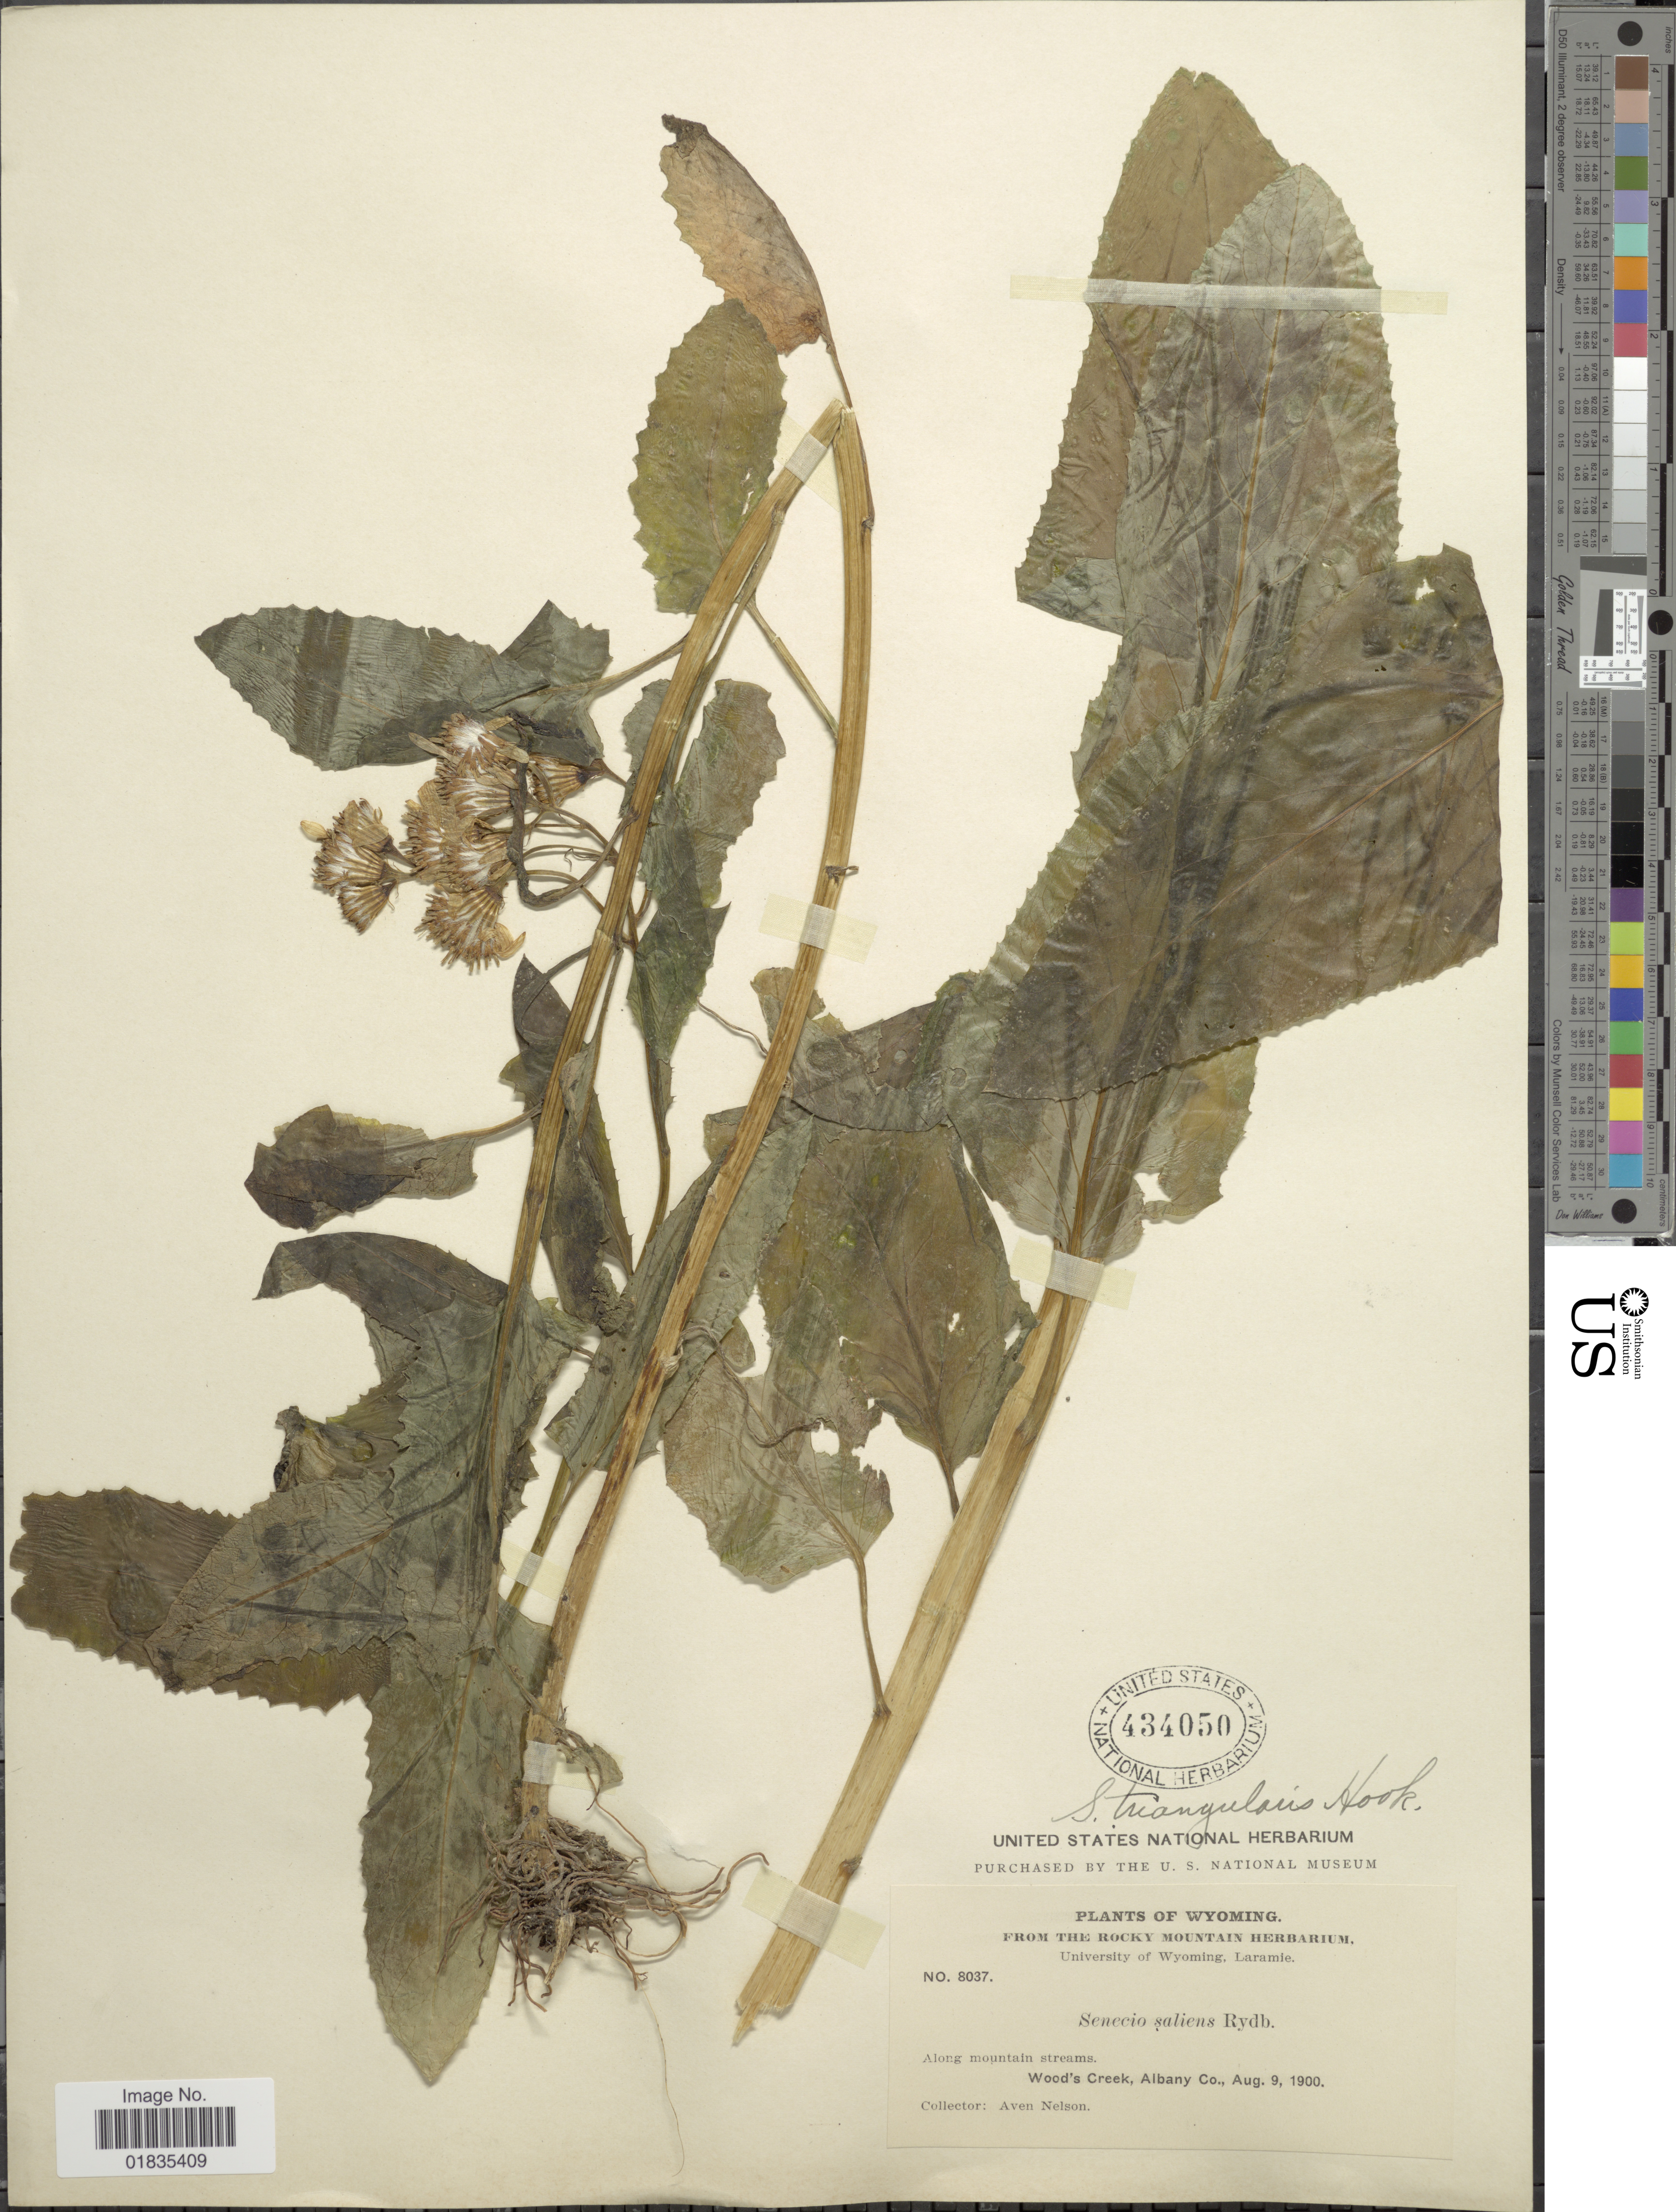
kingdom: Plantae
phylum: Tracheophyta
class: Magnoliopsida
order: Asterales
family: Asteraceae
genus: Senecio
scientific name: Senecio triangularis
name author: Hook.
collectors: A. Nelson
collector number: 8037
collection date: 1900-08-09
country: United States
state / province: Wyoming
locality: Along Mountain Streams, Wood;s Creek, Albany County.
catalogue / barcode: US 434050